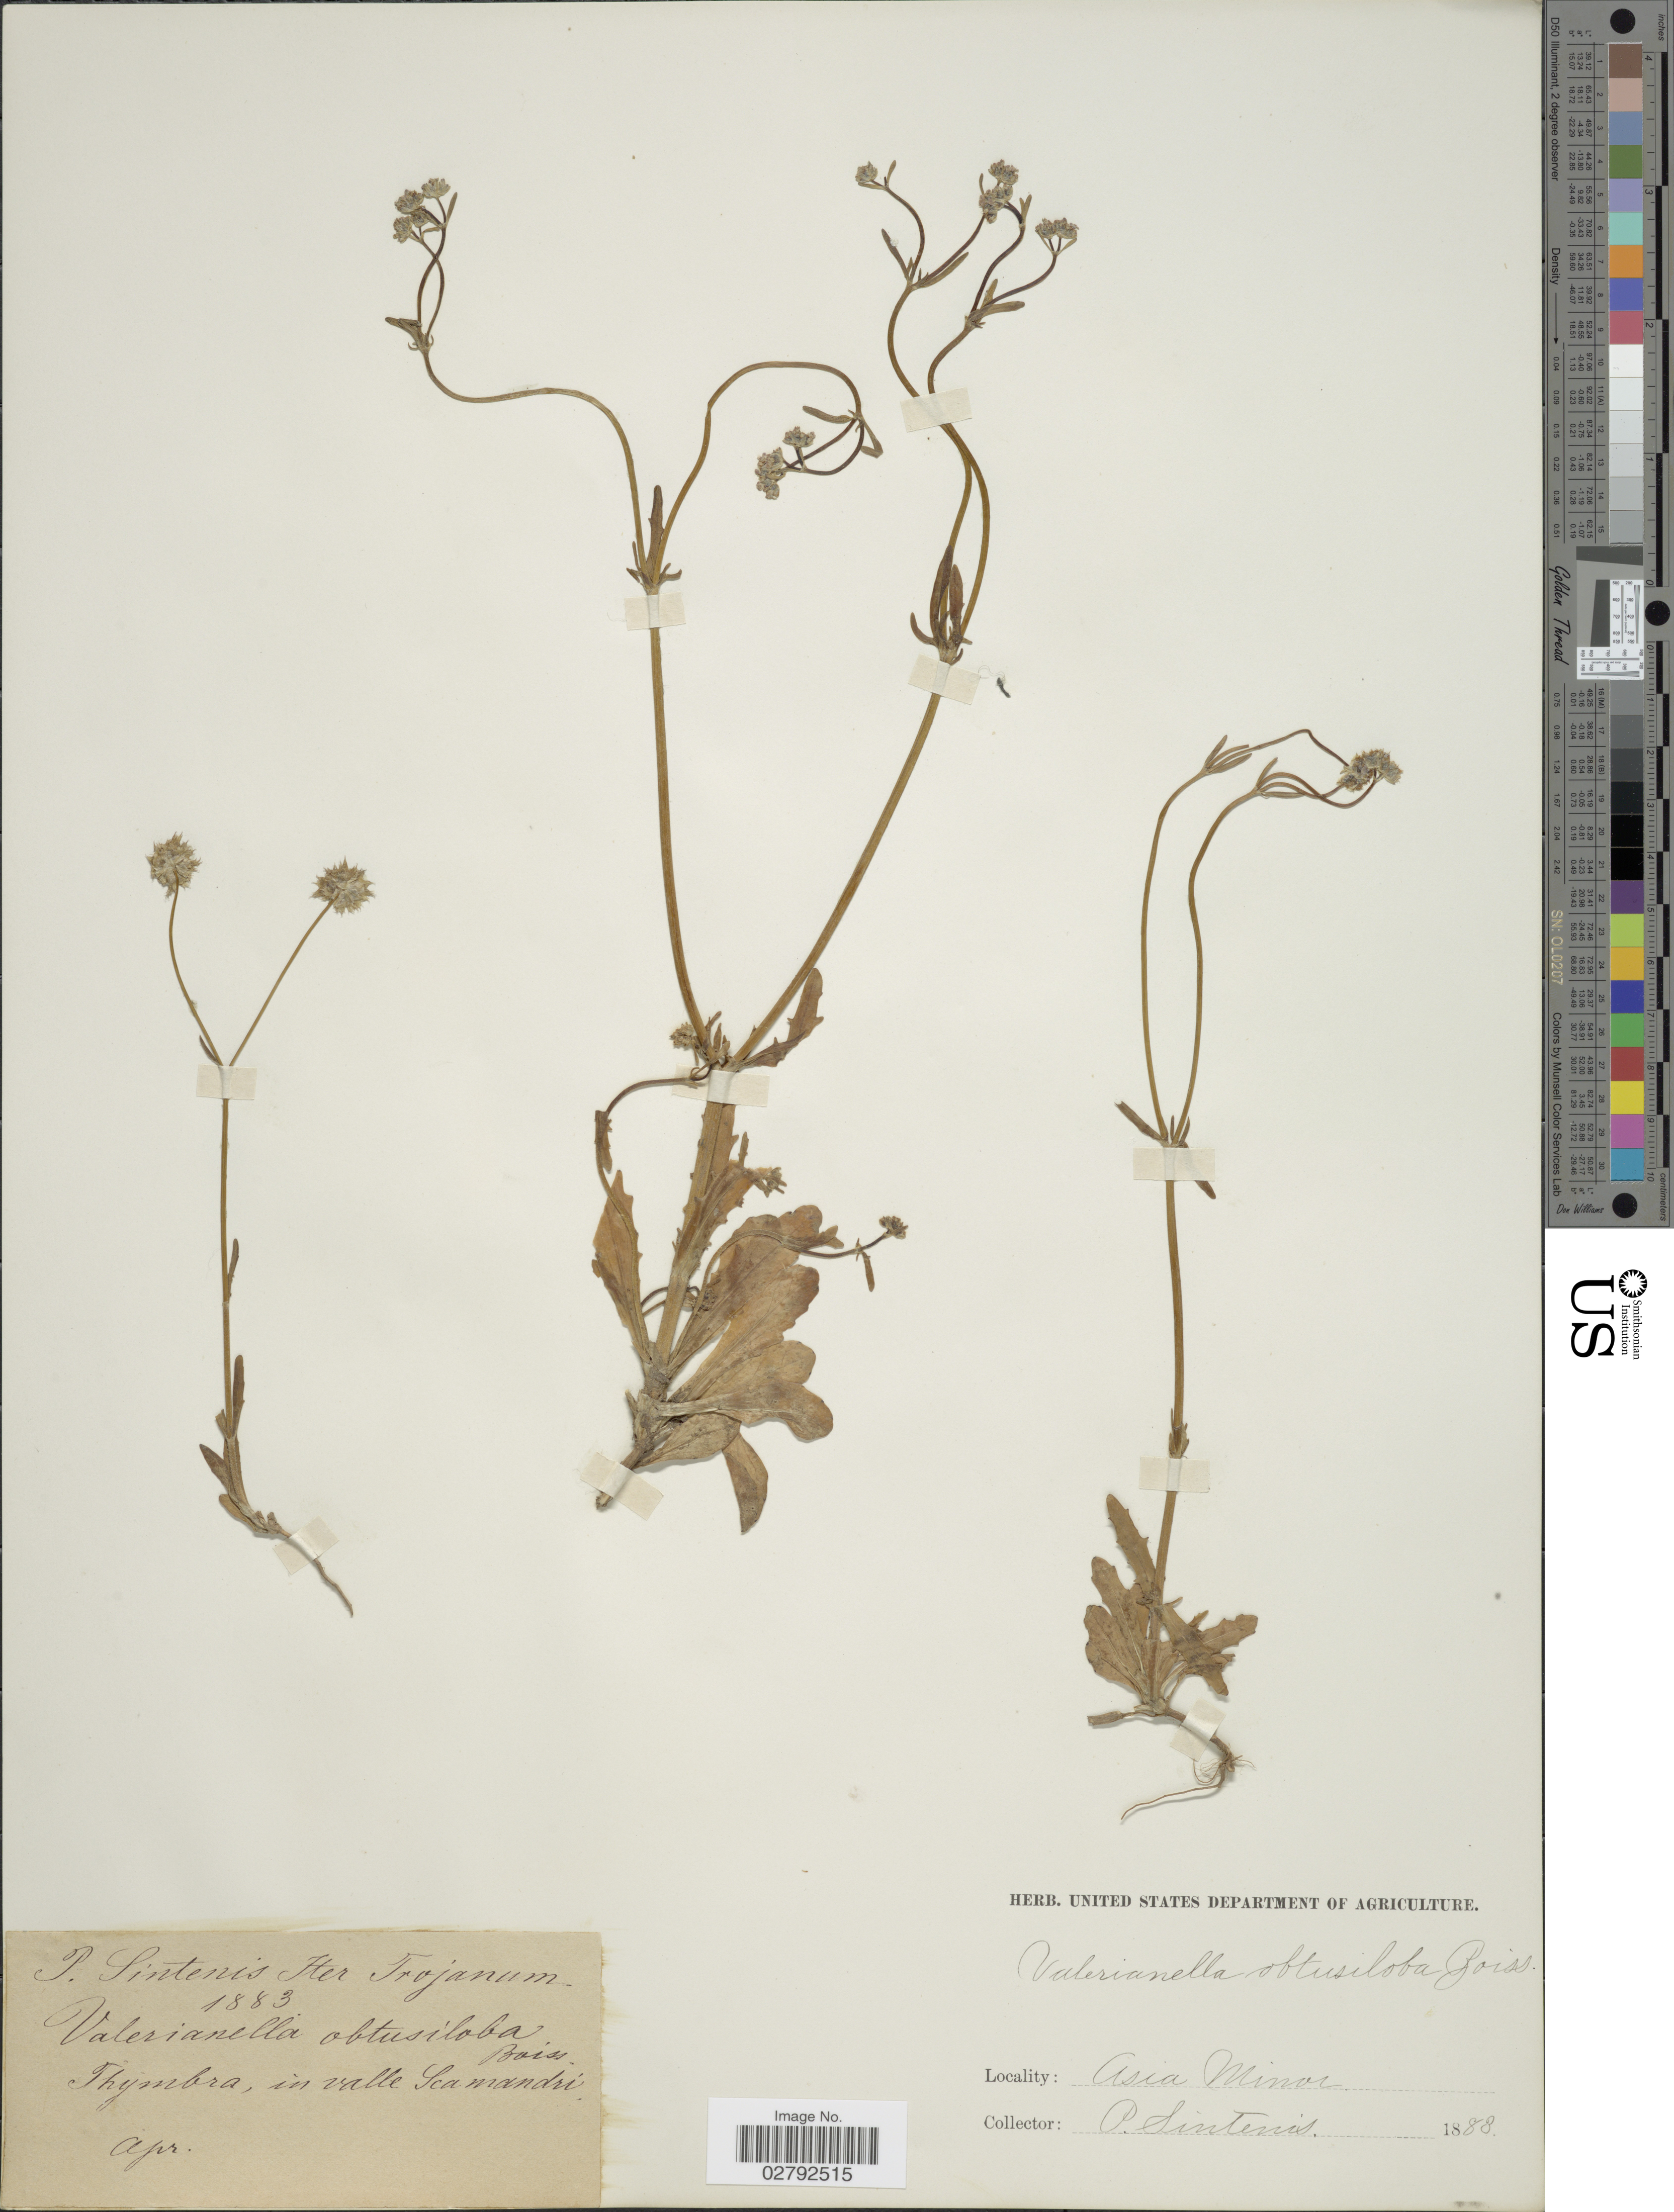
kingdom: Plantae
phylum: Tracheophyta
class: Magnoliopsida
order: Dipsacales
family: Caprifoliaceae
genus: Valerianella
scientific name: Valerianella obtusiloba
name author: Boiss.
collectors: P. Sintenis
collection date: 1883-04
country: Turkey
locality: Thymbra, in valle Scamandri. Asia Minor. Iter Trojanum